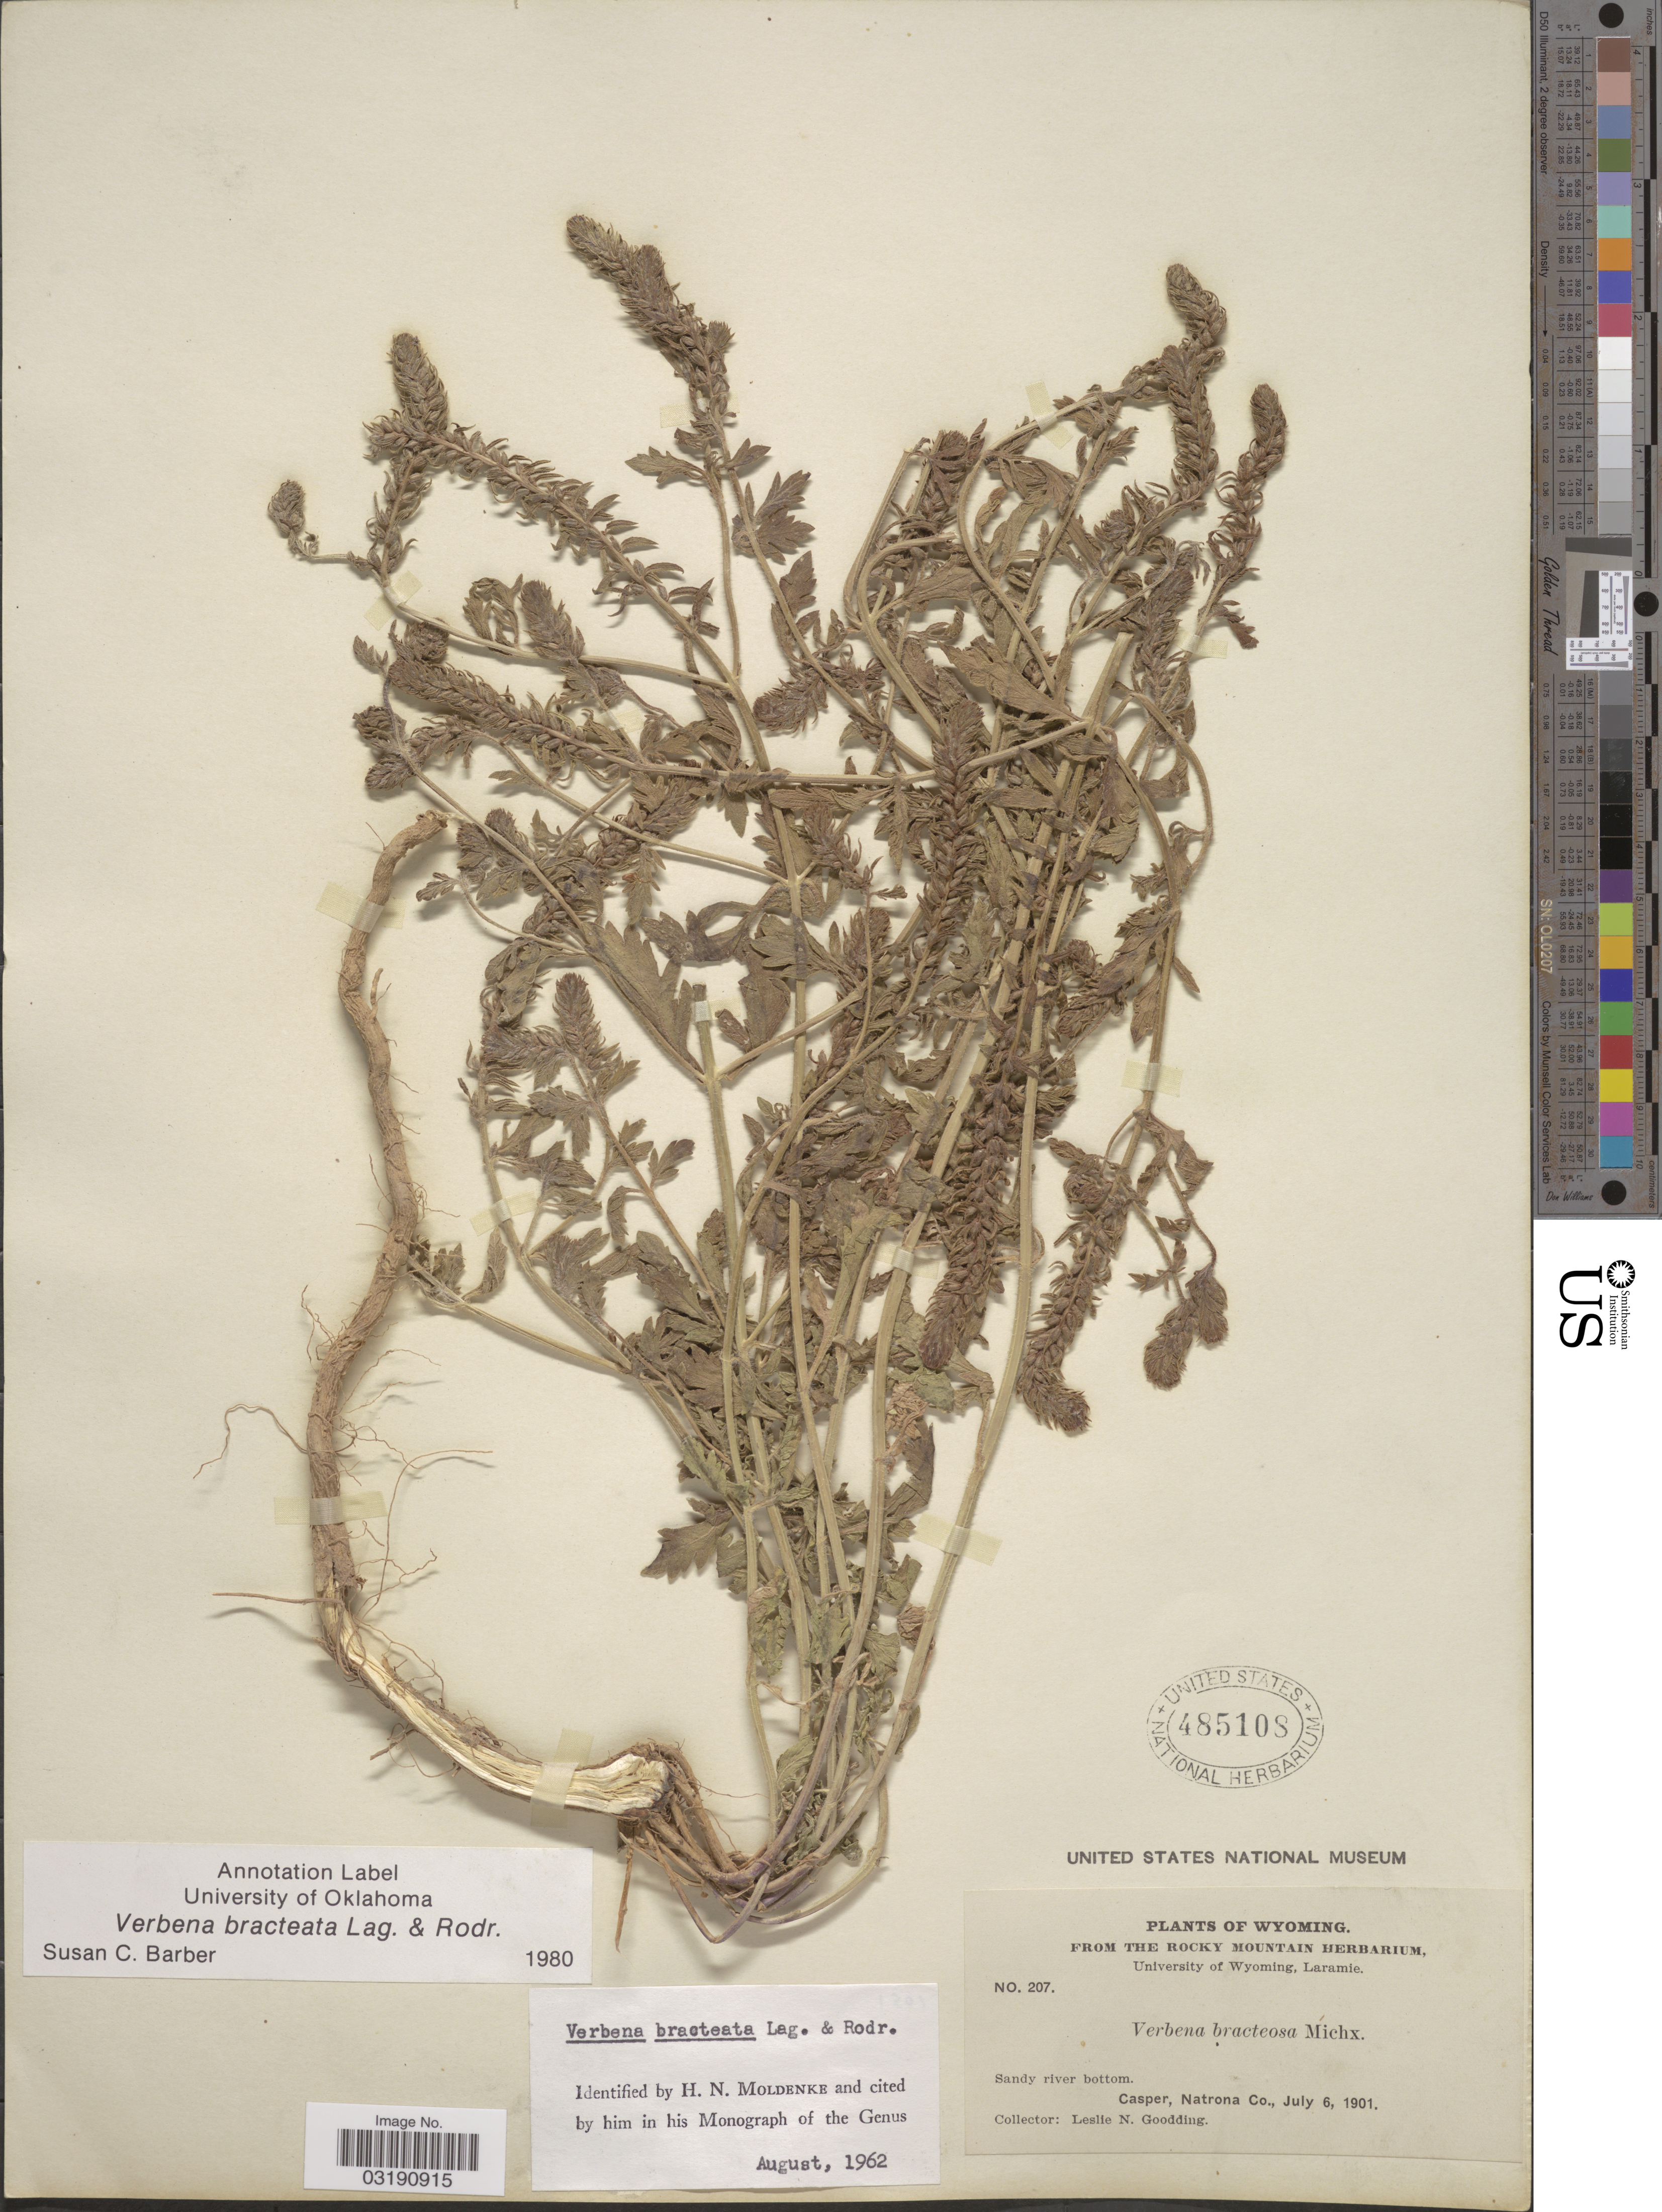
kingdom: Plantae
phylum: Tracheophyta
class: Magnoliopsida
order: Lamiales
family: Verbenaceae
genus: Verbena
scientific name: Verbena bracteata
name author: Cav. ex Lag. & Rodr.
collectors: L. N. Goodding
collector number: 207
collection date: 1901-07-06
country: United States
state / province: Wyoming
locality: Sandy river bottom. Casper, Natrona Co.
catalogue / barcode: US 485108